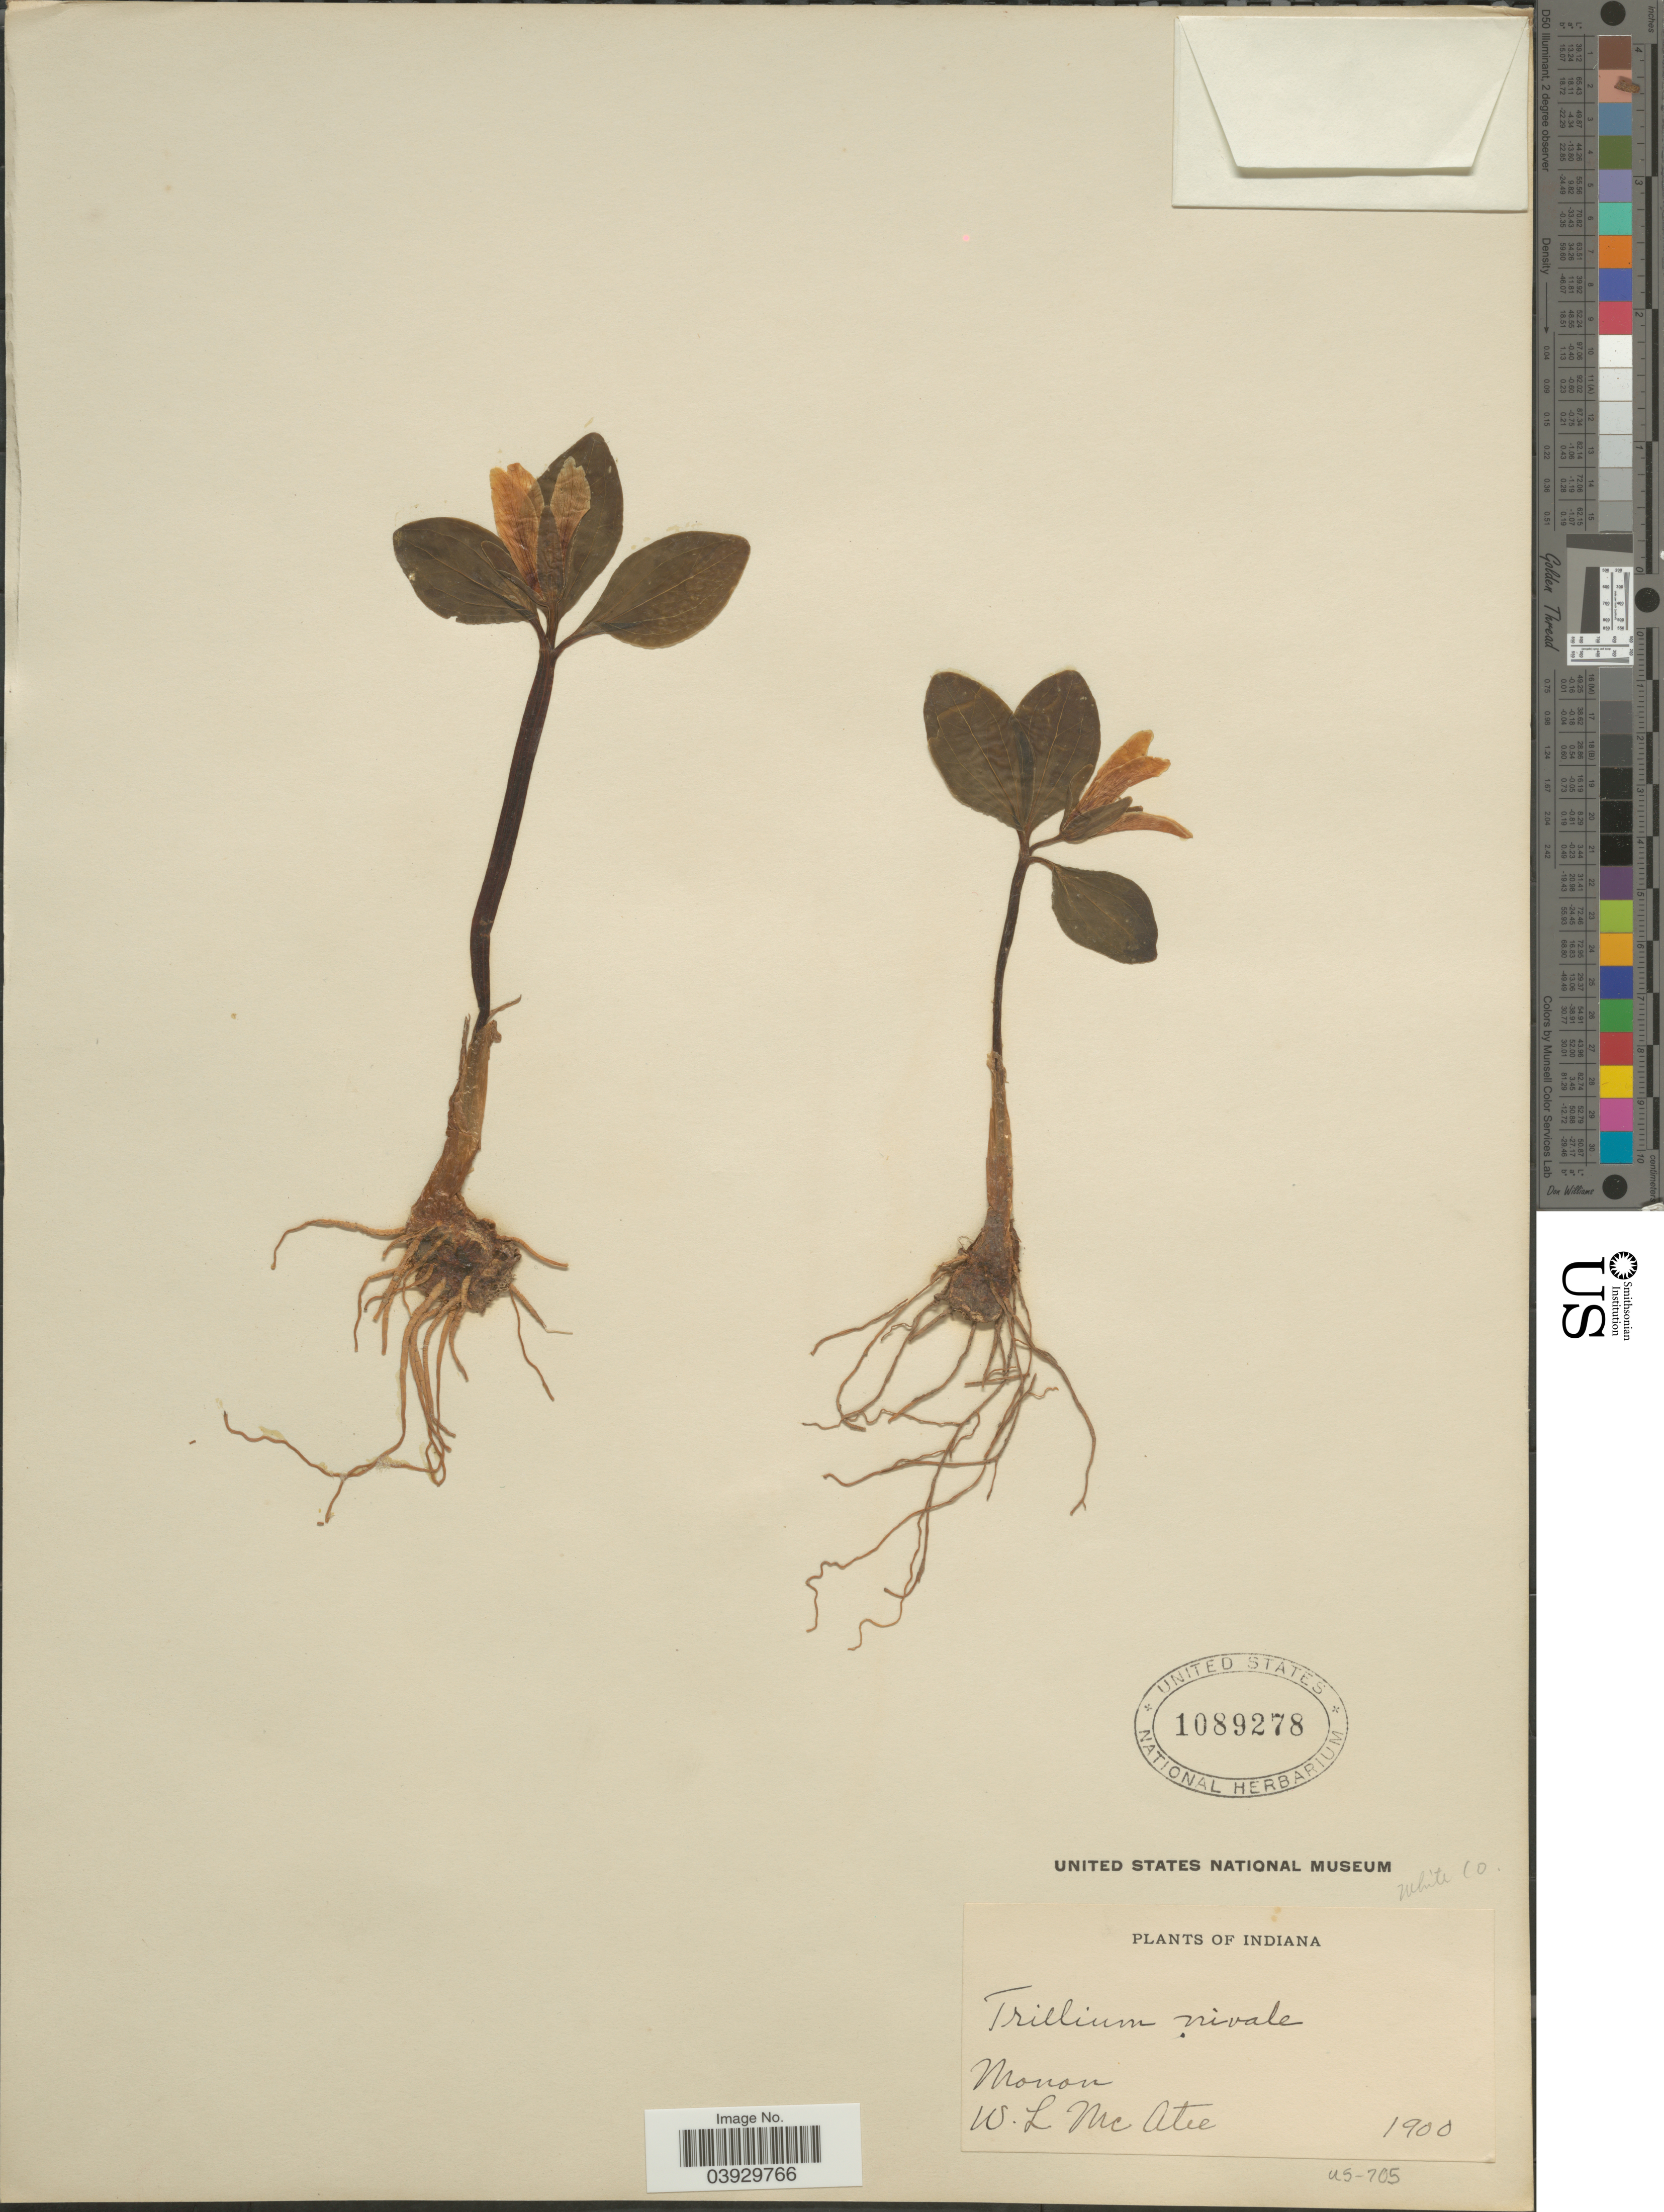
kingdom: Plantae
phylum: Tracheophyta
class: Liliopsida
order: Liliales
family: Melanthiaceae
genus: Trillium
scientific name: Trillium nivale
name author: Riddell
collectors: W. McAtee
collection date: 1900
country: United States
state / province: Indiana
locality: White Co. Monon.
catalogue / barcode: US 1089278